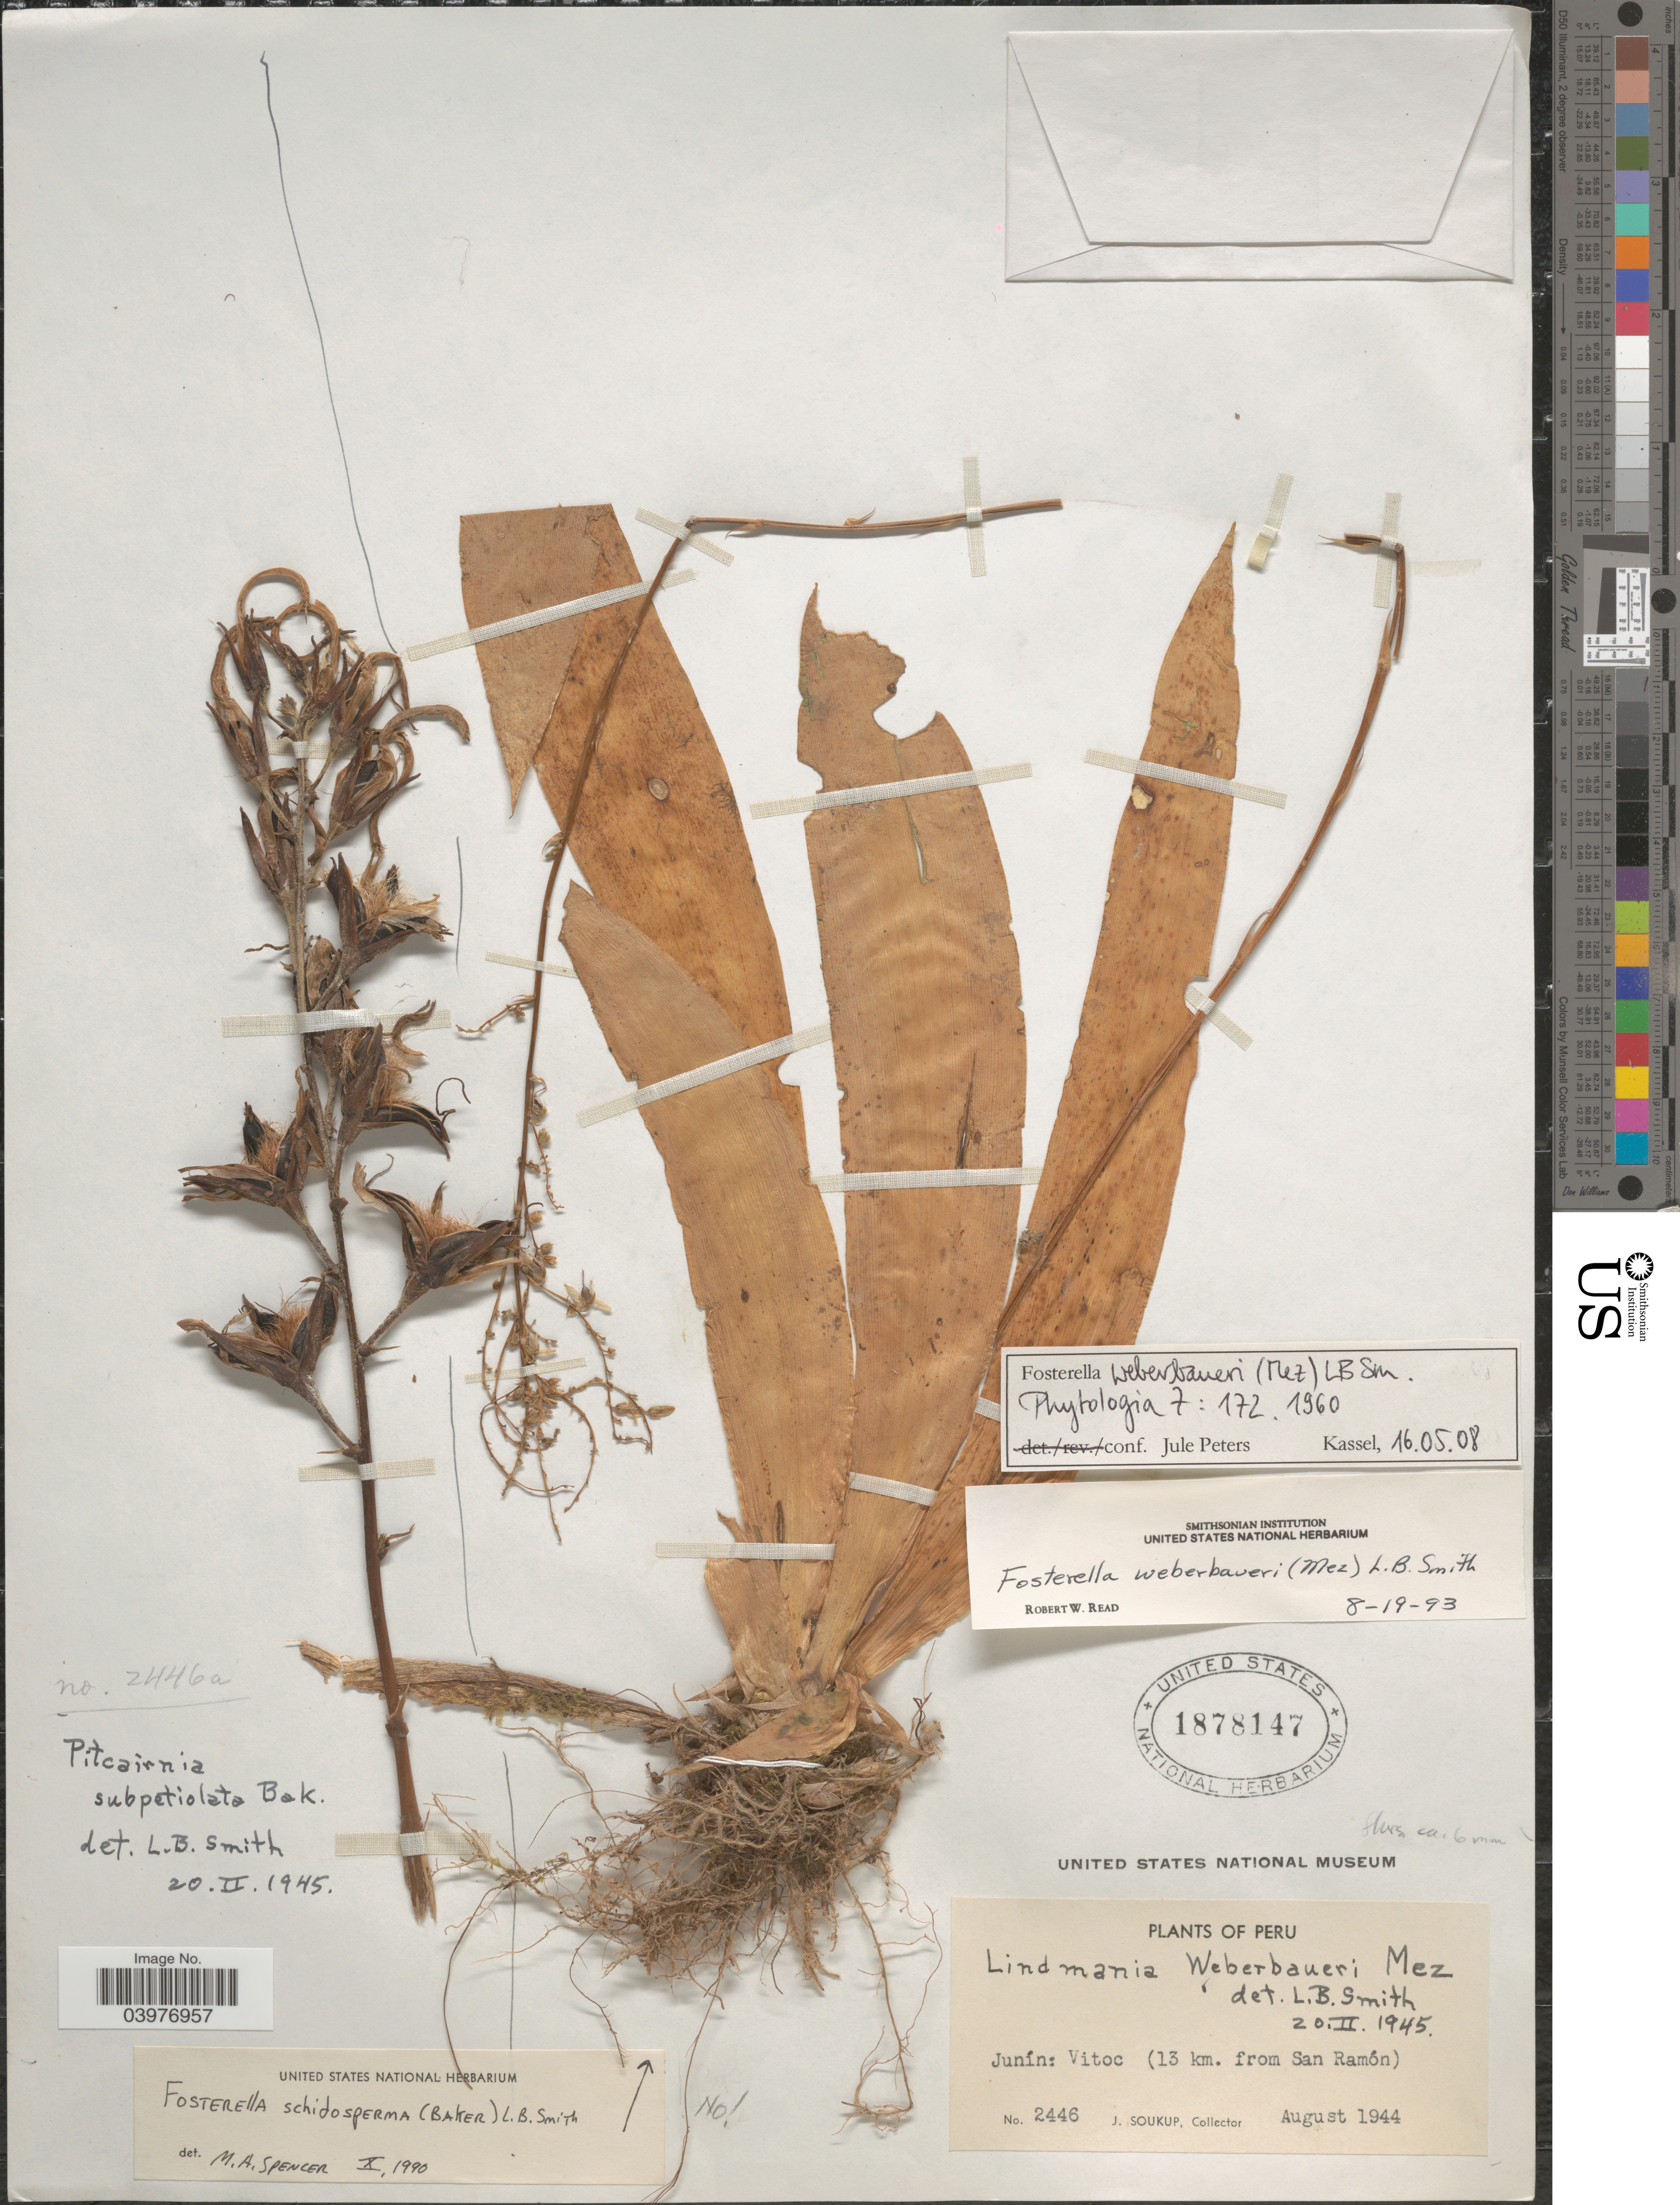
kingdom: Plantae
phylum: Tracheophyta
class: Liliopsida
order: Poales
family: Bromeliaceae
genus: Fosterella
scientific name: Fosterella weberbaueri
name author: (Mez) L.B. Sm.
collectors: J. Soukup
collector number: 2446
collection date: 1944-08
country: Peru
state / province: Junín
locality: Vitoc (13 km. from San Ramón).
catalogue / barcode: US 1878147